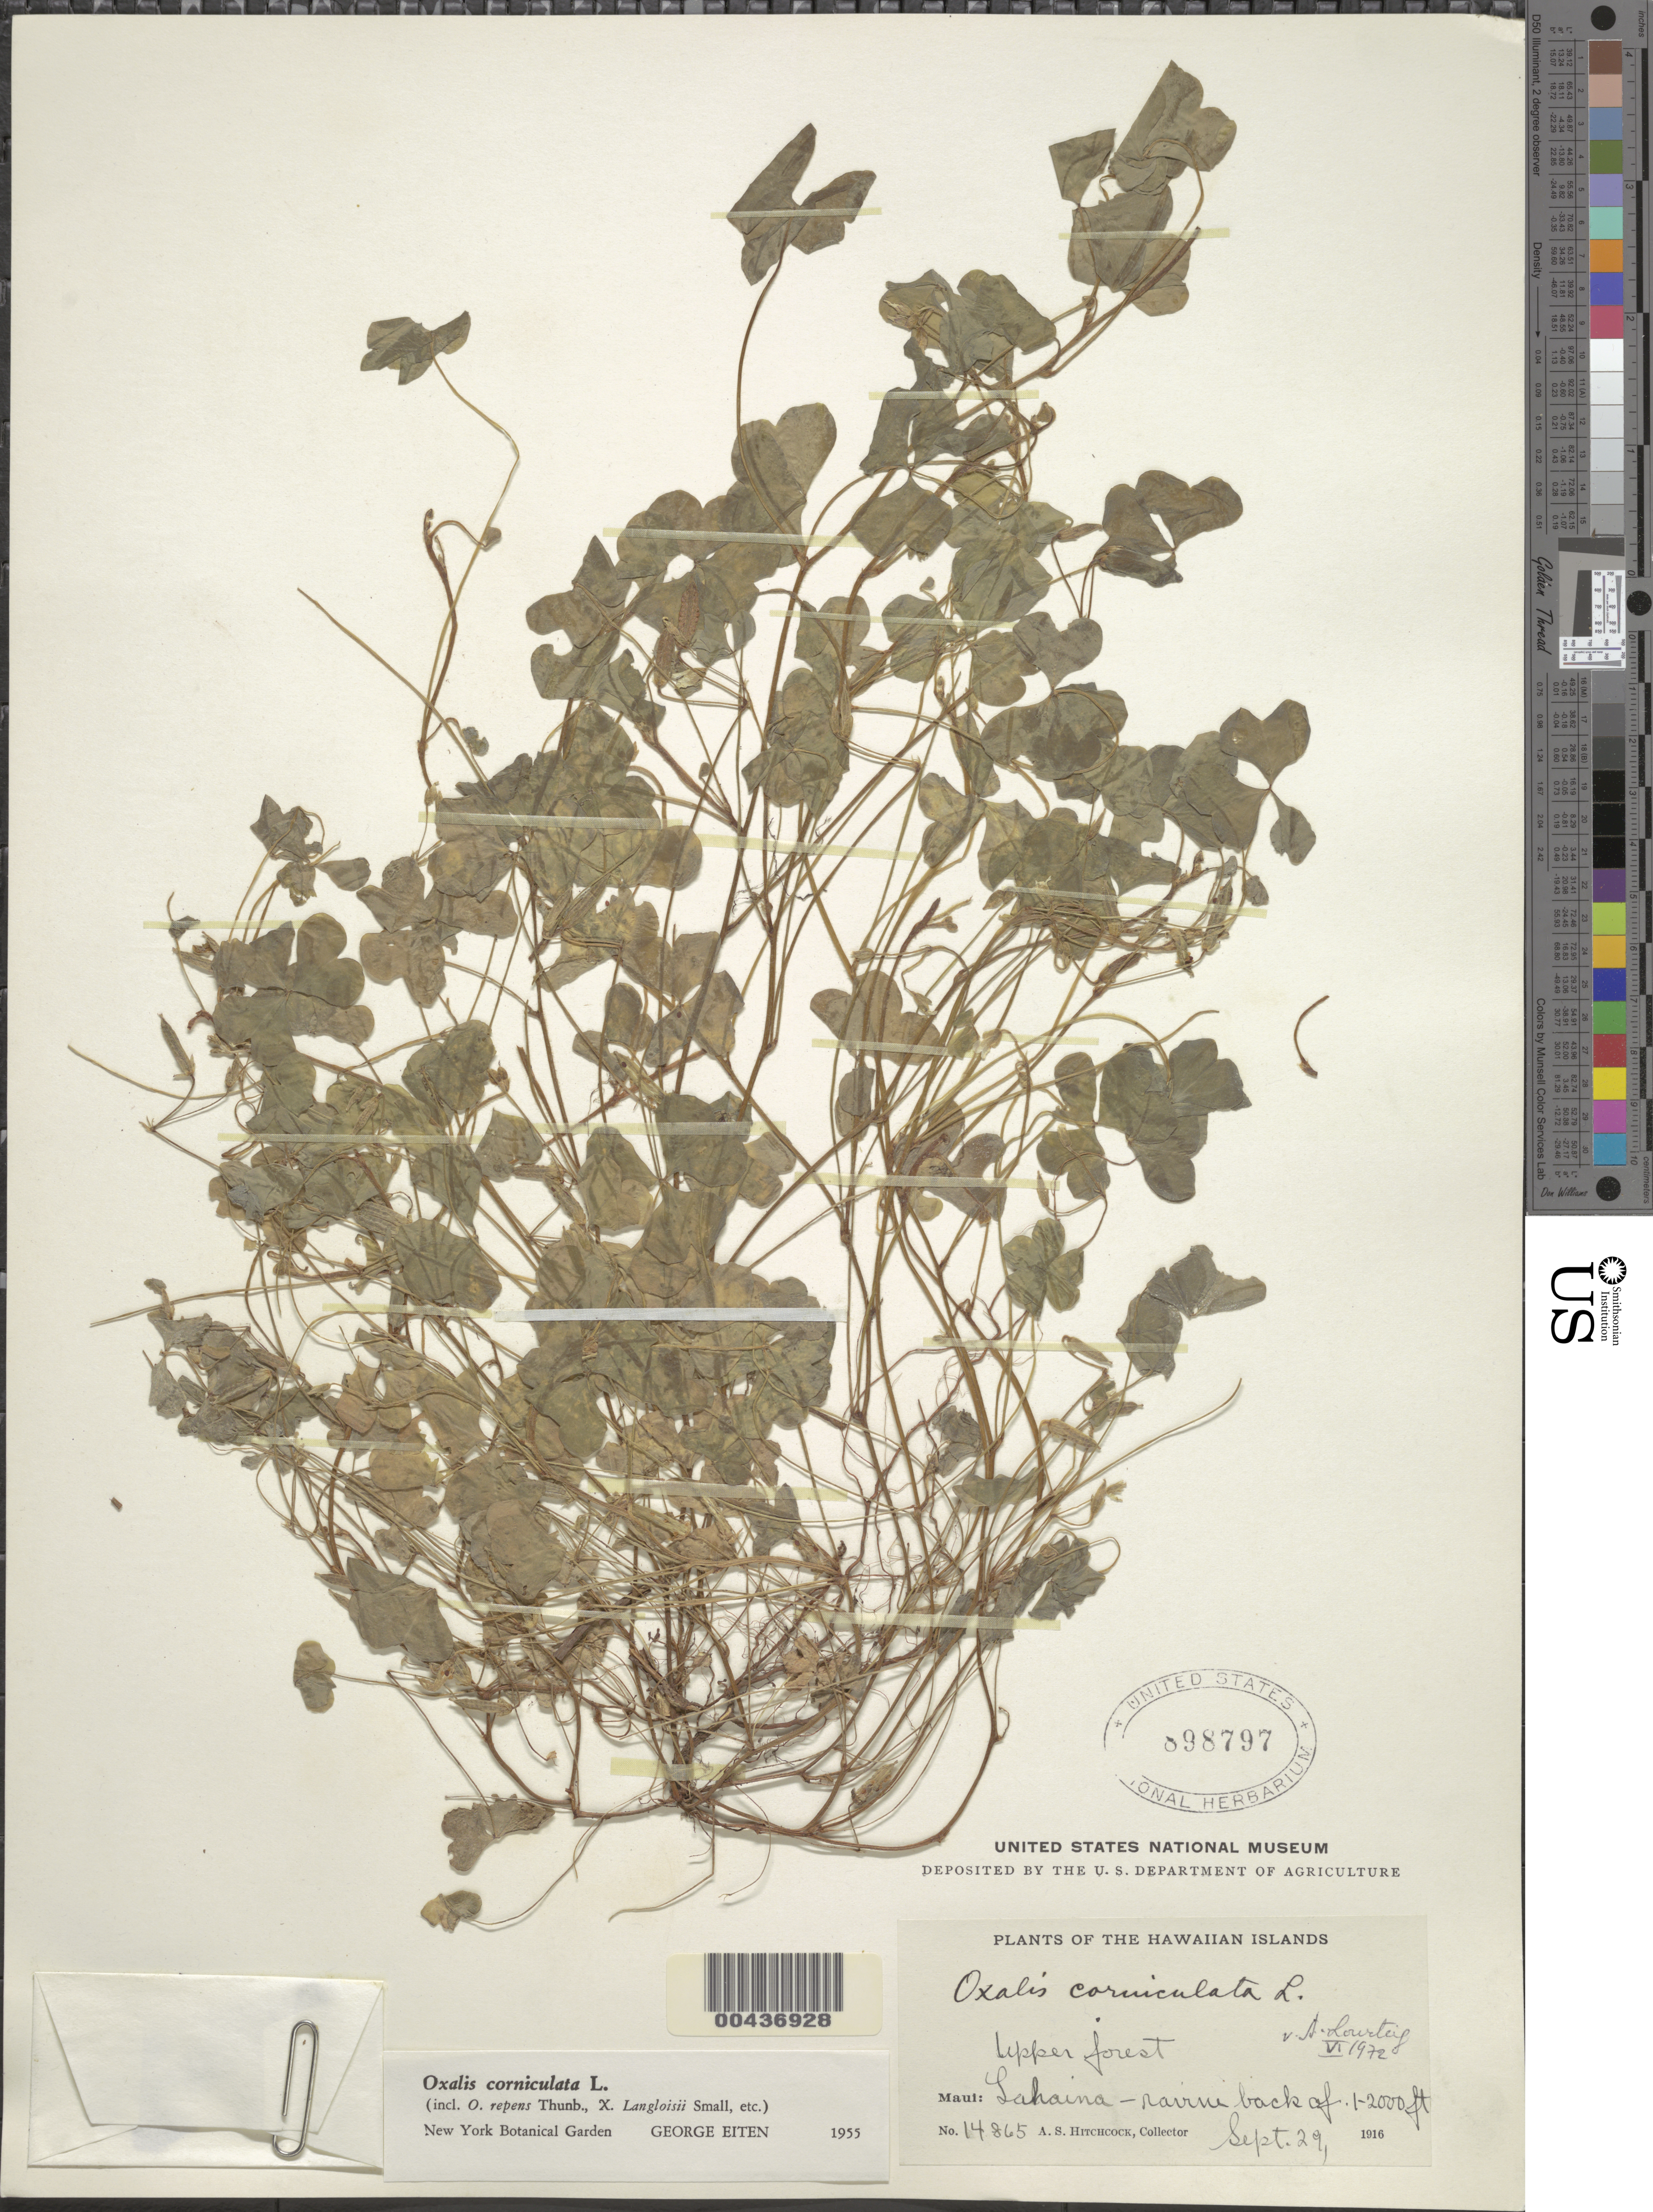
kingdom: Plantae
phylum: Tracheophyta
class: Magnoliopsida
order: Oxalidales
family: Oxalidaceae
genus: Oxalis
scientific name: Oxalis corniculata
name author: L.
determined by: Eiten, G.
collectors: A. S. Hitchcock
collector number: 14865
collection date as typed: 29 Sep 1916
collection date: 1916-09-29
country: United States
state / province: Hawaii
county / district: Maui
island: Maui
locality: Lahaina, ravine back of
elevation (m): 305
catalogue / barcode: US 898797